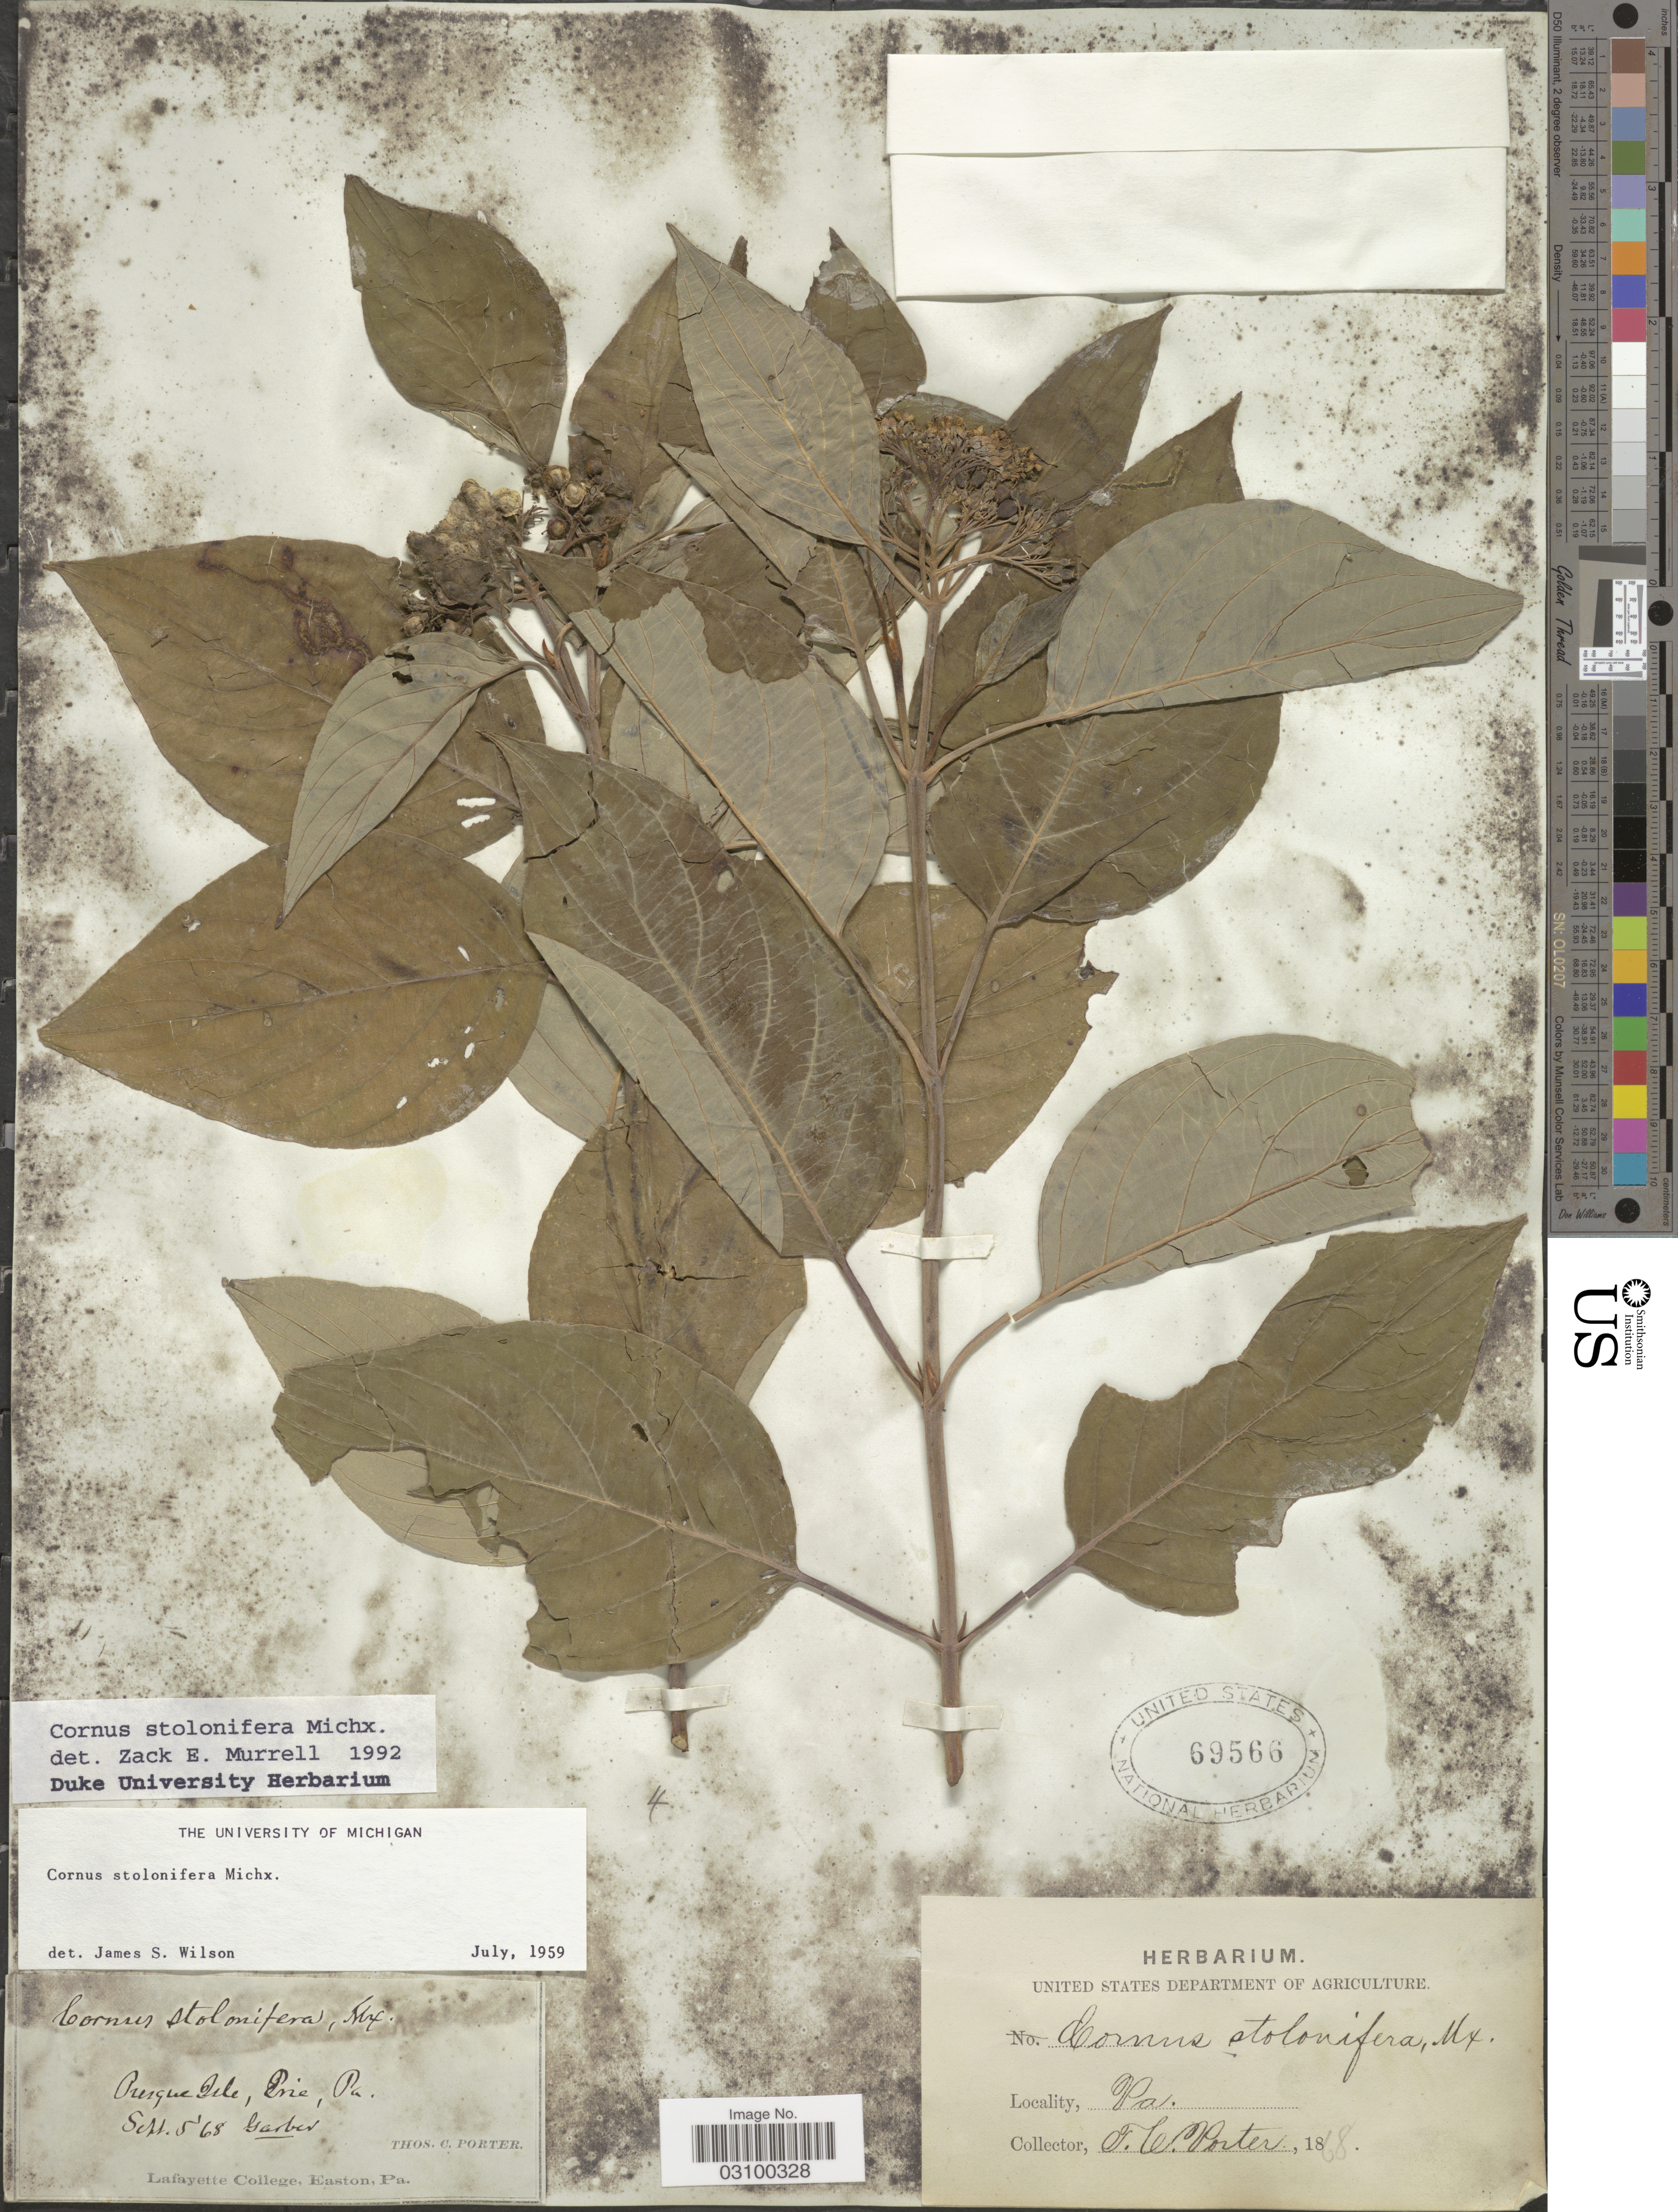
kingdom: Plantae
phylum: Tracheophyta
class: Magnoliopsida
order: Cornales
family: Cornaceae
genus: Cornus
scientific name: Cornus sericea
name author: L.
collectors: T. Porter & -- Garber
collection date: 1868-09-05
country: United States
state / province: Pennsylvania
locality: Presque Isle, Erie, Pa.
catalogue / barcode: US 69566